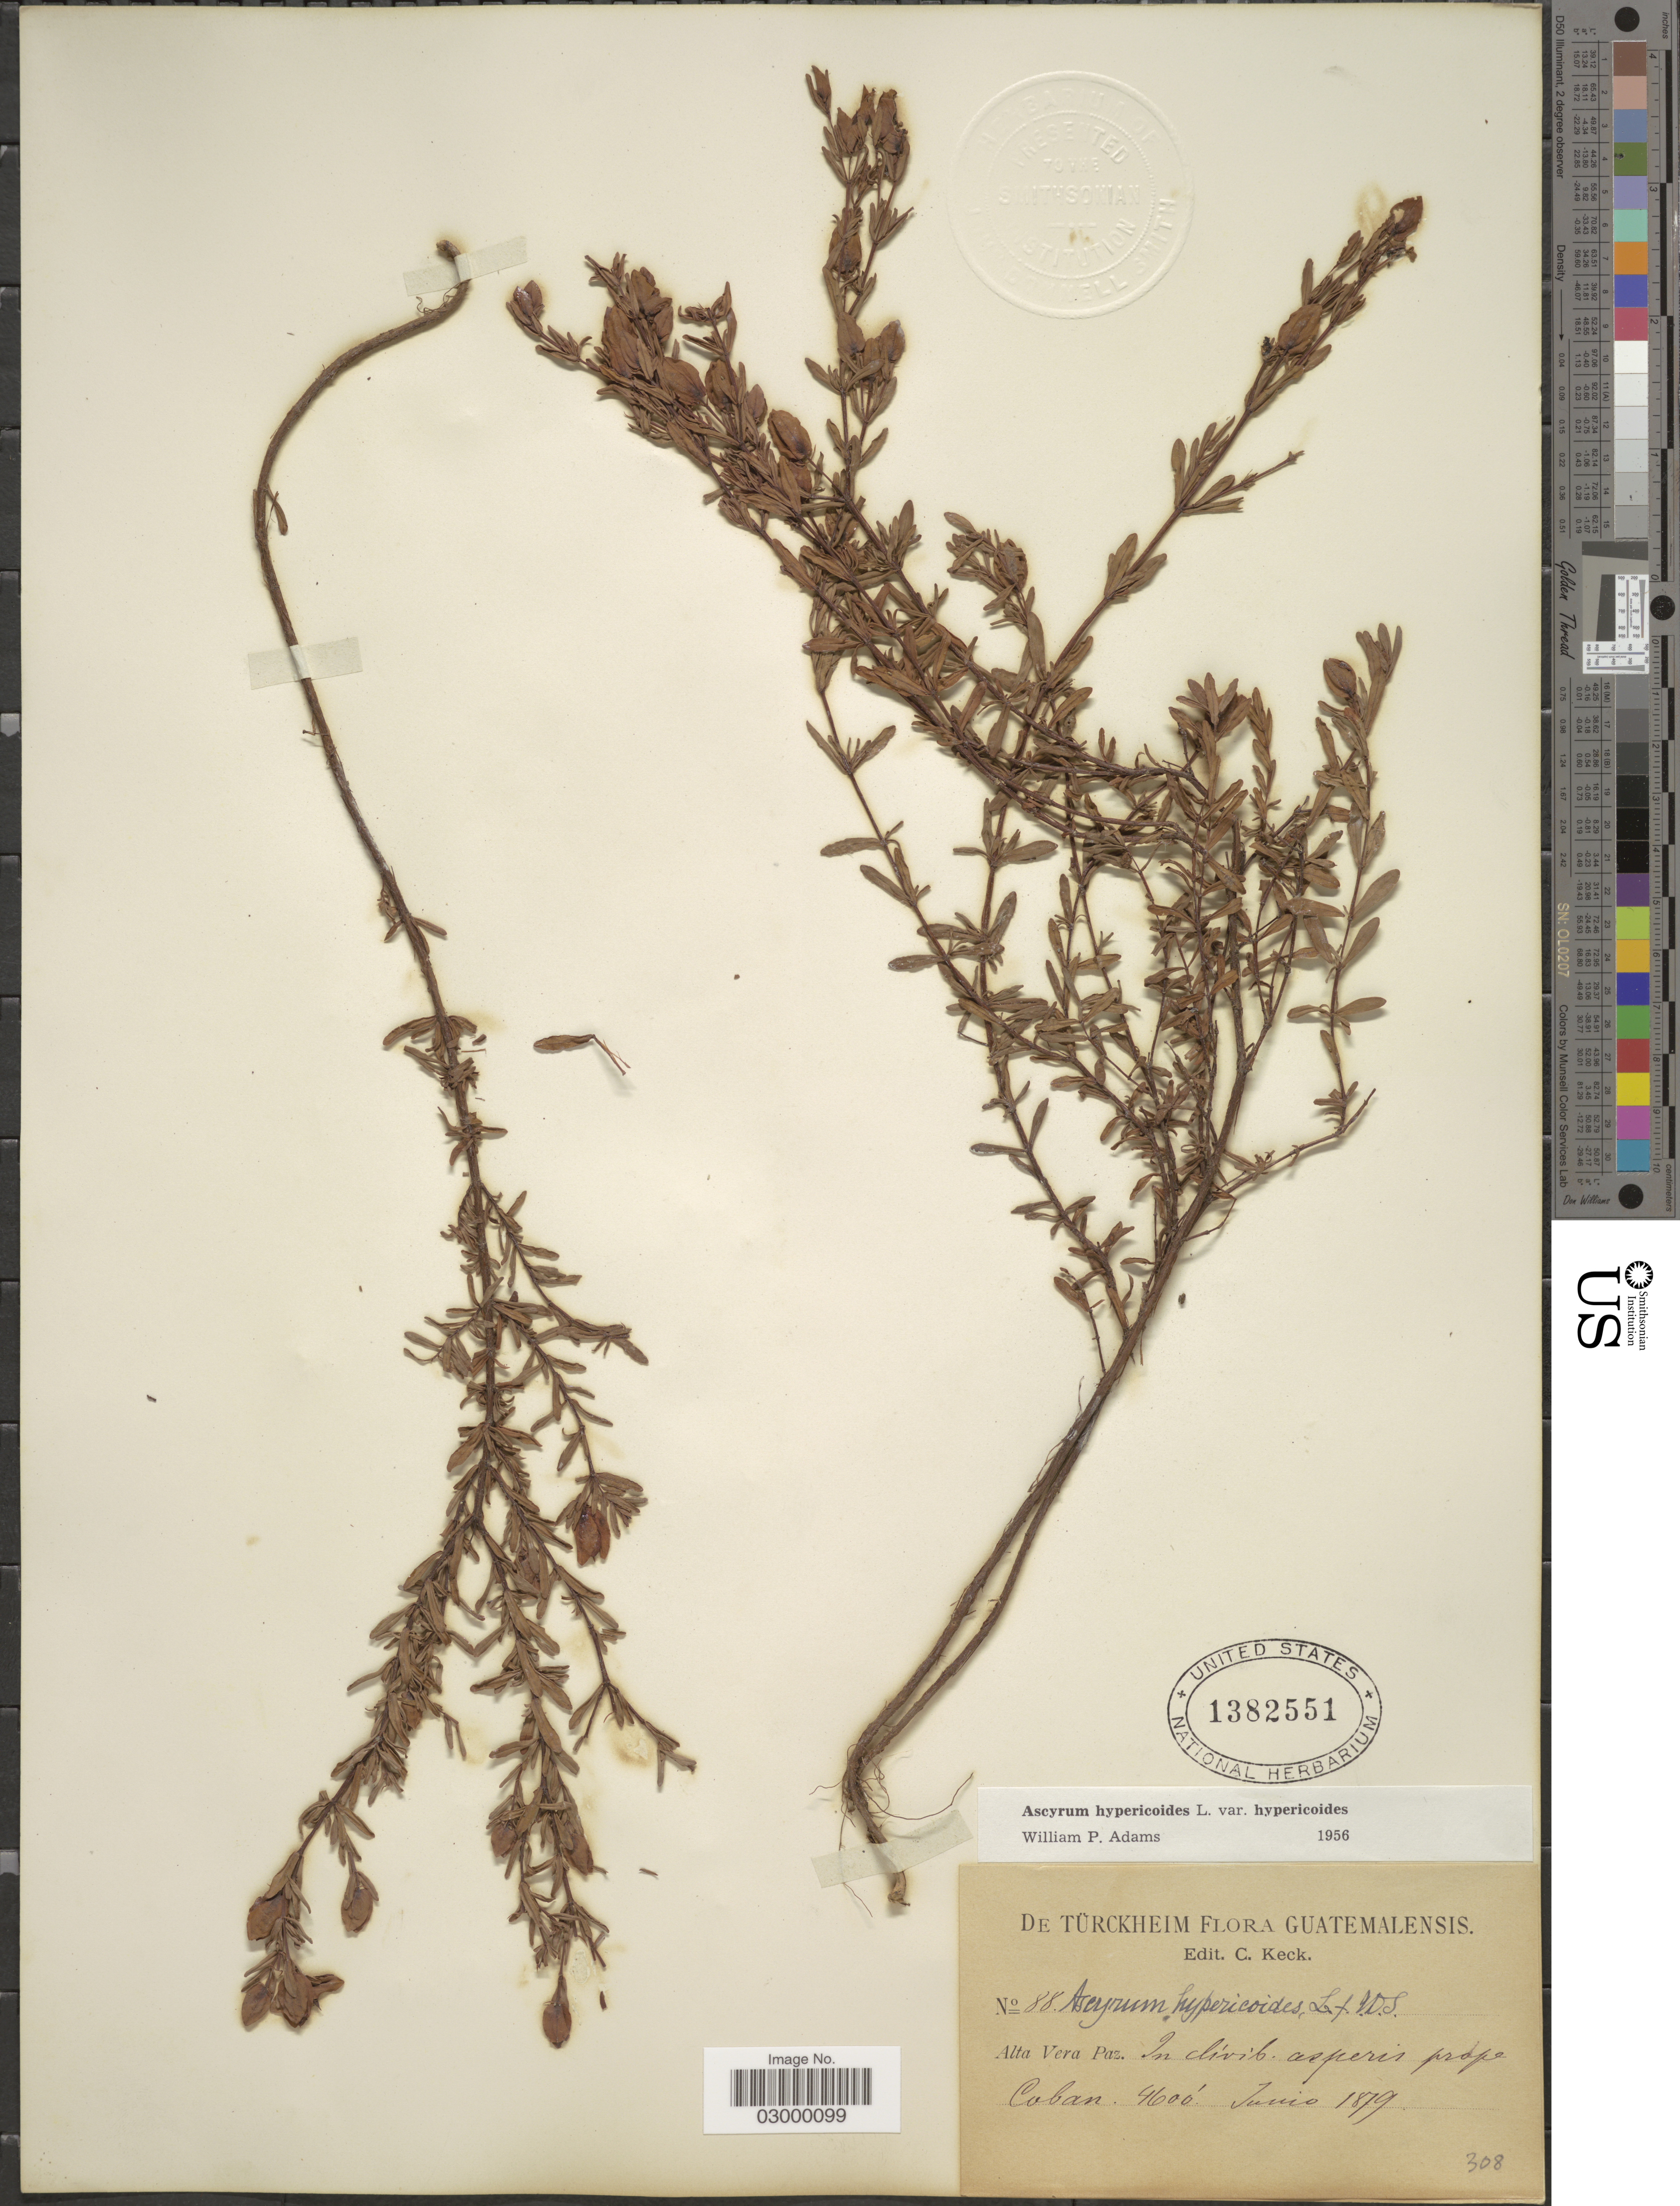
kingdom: Plantae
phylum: Tracheophyta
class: Magnoliopsida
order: Malpighiales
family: Hypericaceae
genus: Hypericum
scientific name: Hypericum hypericoides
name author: (L.) Crantz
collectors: -. De Türckheim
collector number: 88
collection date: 1879-06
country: Guatemala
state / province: Alta Verapaz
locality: In clivilo asperis prope Coban.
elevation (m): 1402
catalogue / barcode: US 1382551